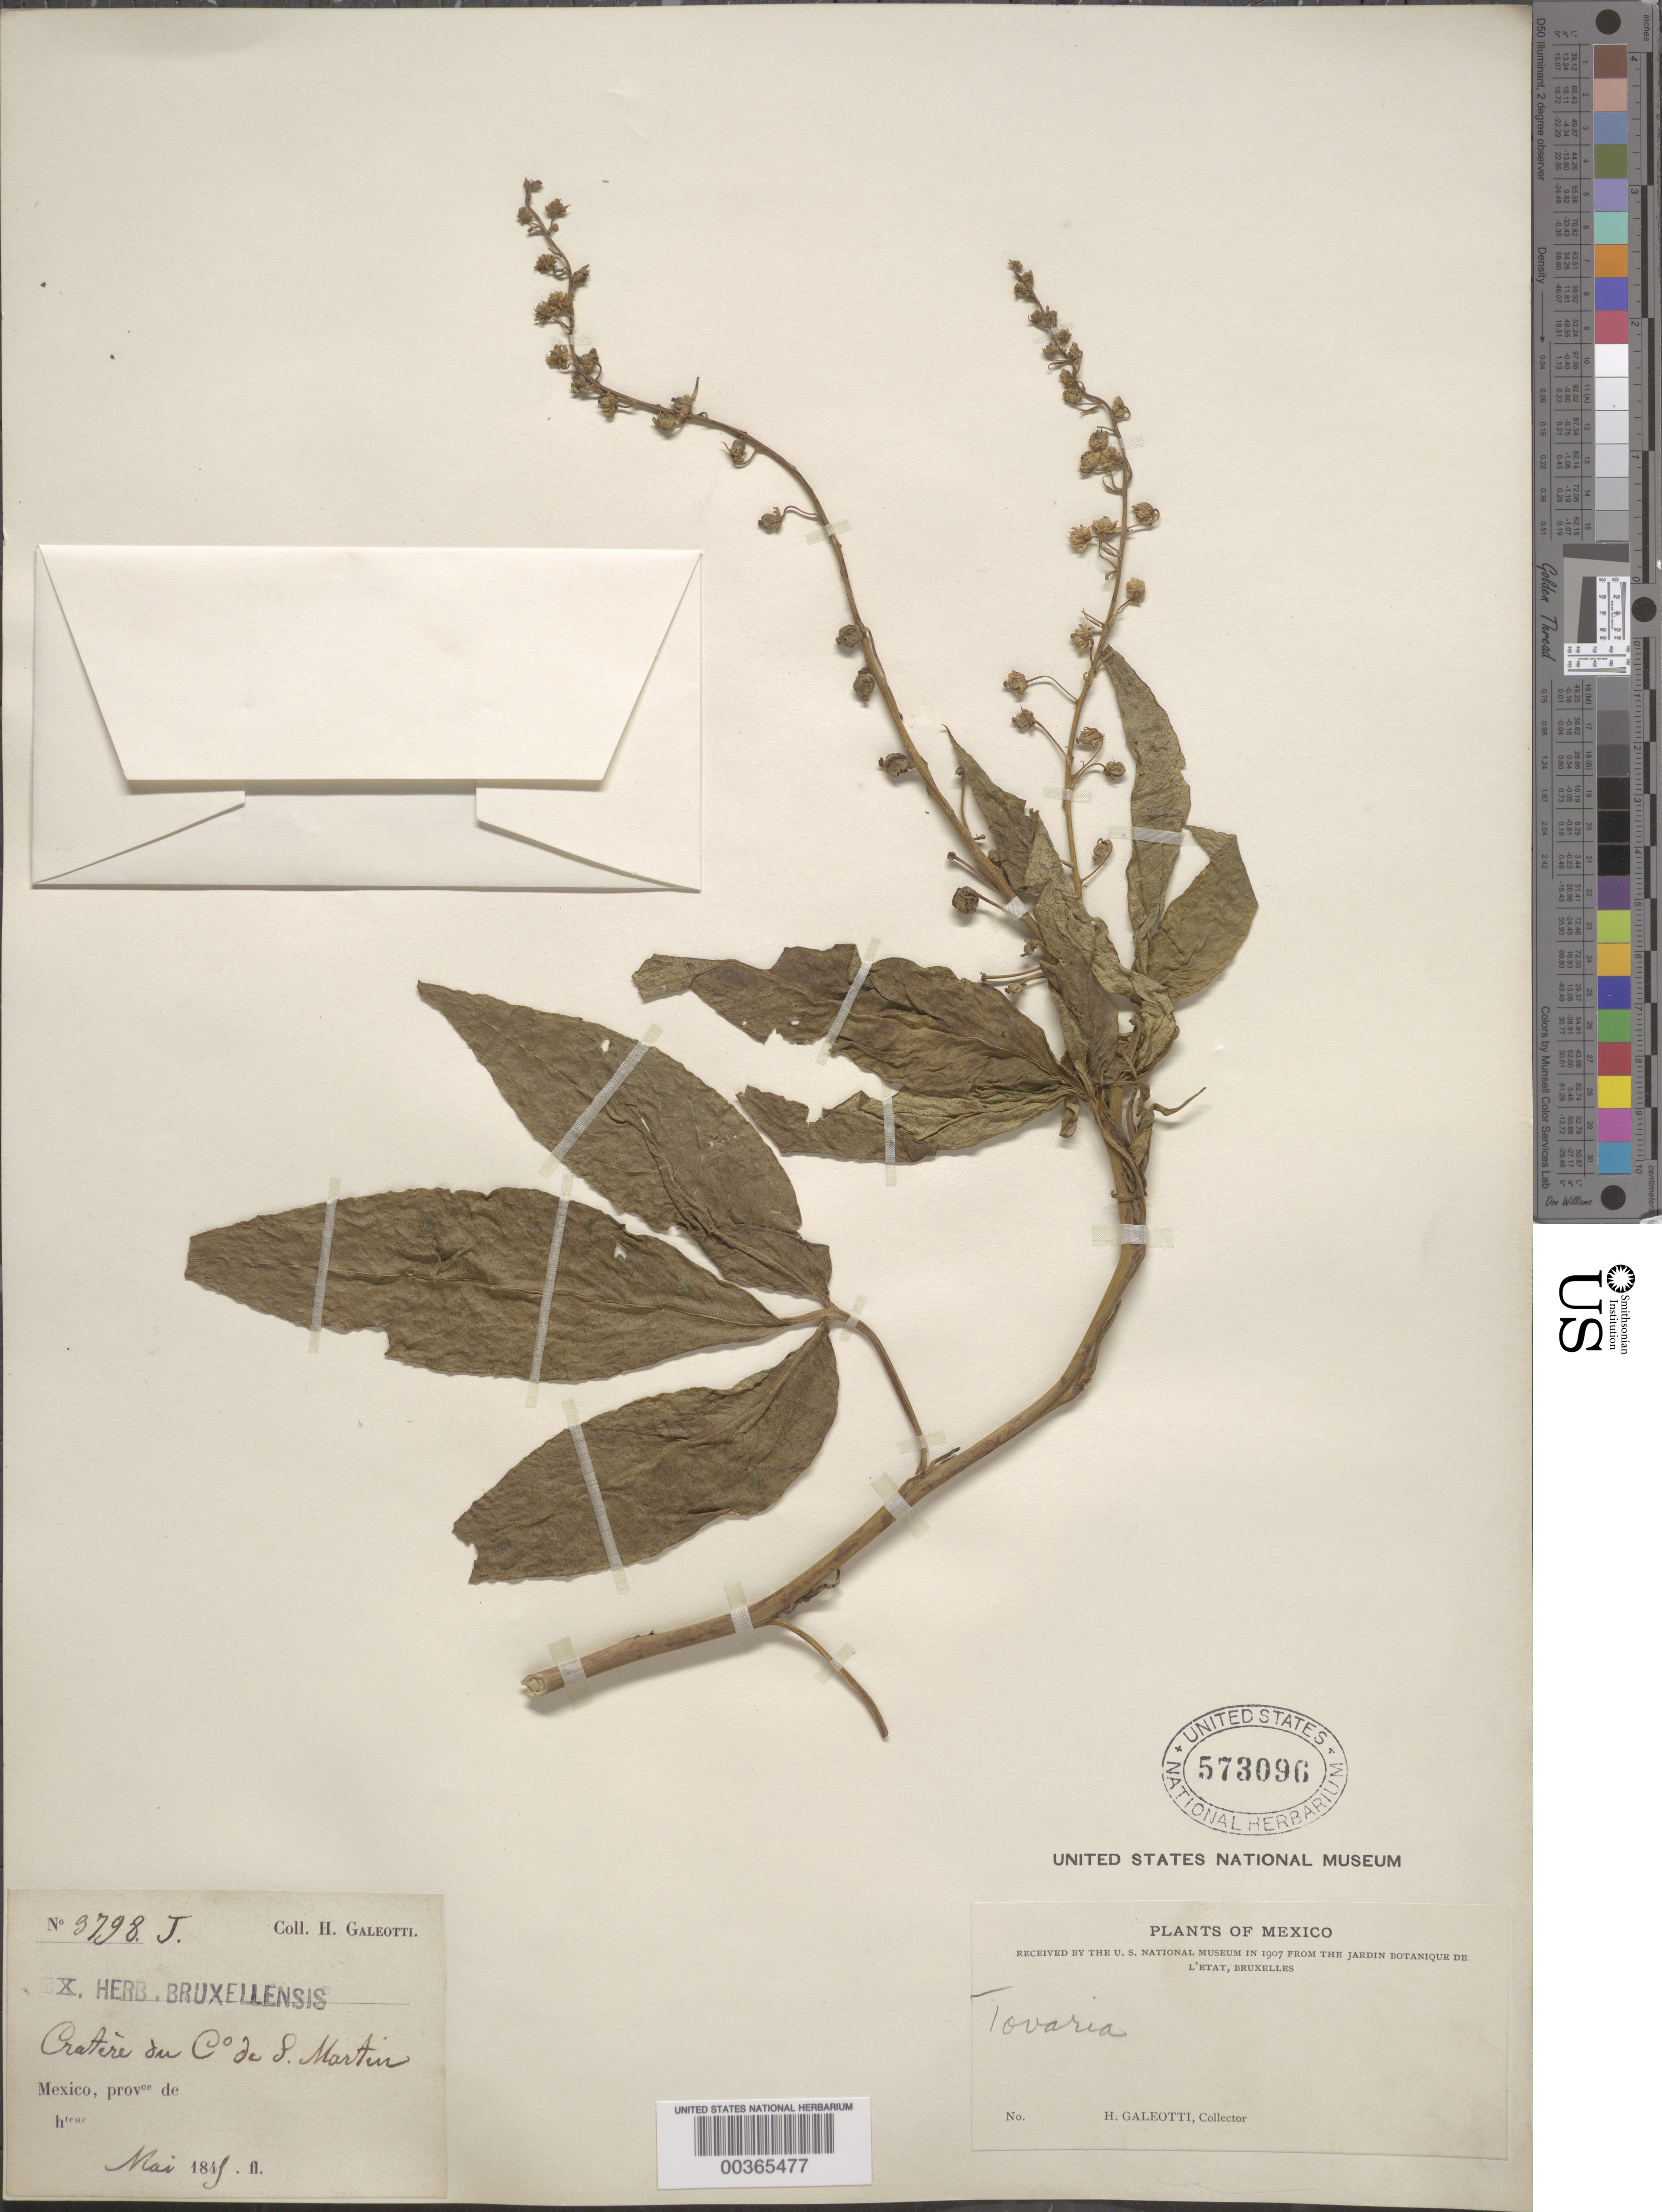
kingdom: Plantae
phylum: Tracheophyta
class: Magnoliopsida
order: Brassicales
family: Tovariaceae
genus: Tovaria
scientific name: Tovaria sp.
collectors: H. G. Galeotti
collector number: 3798j Herb. Brux.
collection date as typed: May 1849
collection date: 1849-05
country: Mexico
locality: Crater du co de S. Martin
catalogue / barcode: US 573096